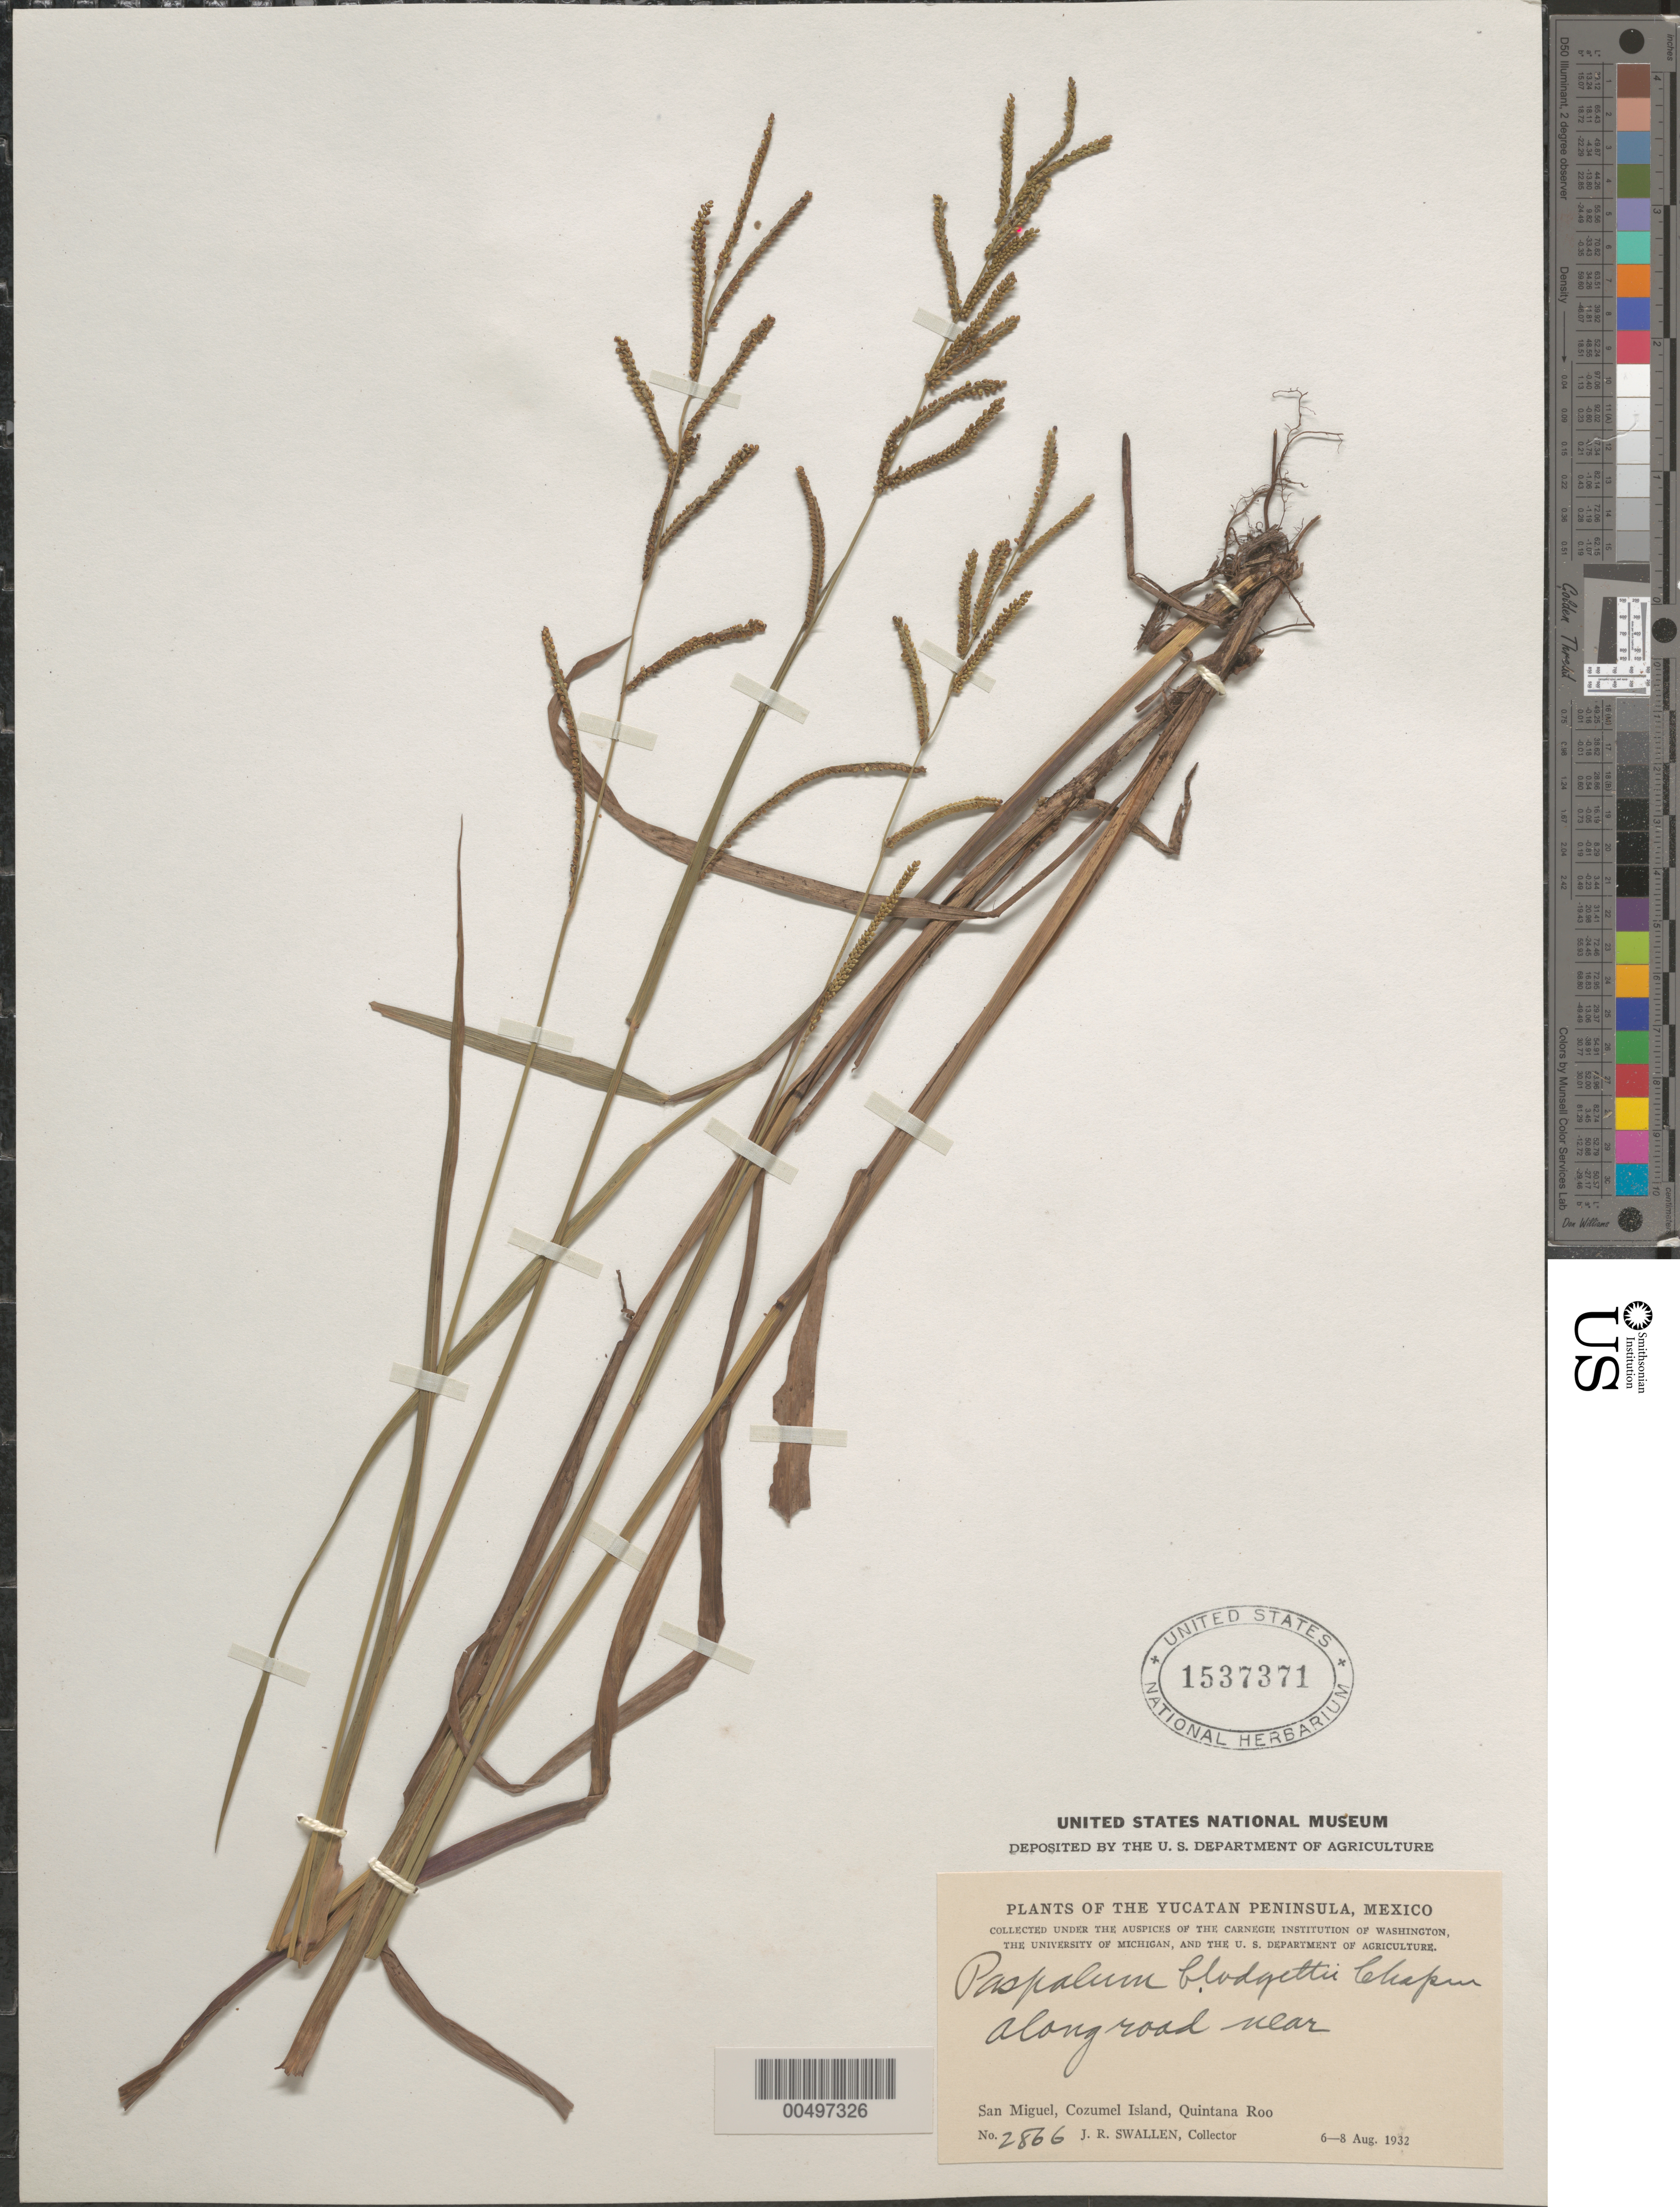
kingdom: Plantae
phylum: Tracheophyta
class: Liliopsida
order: Poales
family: Poaceae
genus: Paspalum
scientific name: Paspalum blodgettii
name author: Chapm.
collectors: J. R. Swallen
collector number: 2866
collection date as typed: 6 Aug 1932 to 8 Aug 1932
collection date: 1932-08-06/1932-08-08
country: Mexico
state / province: Quintana Roo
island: Cozumel Island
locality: Yucatan Peninsula, near San Miguel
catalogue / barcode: US 1537371